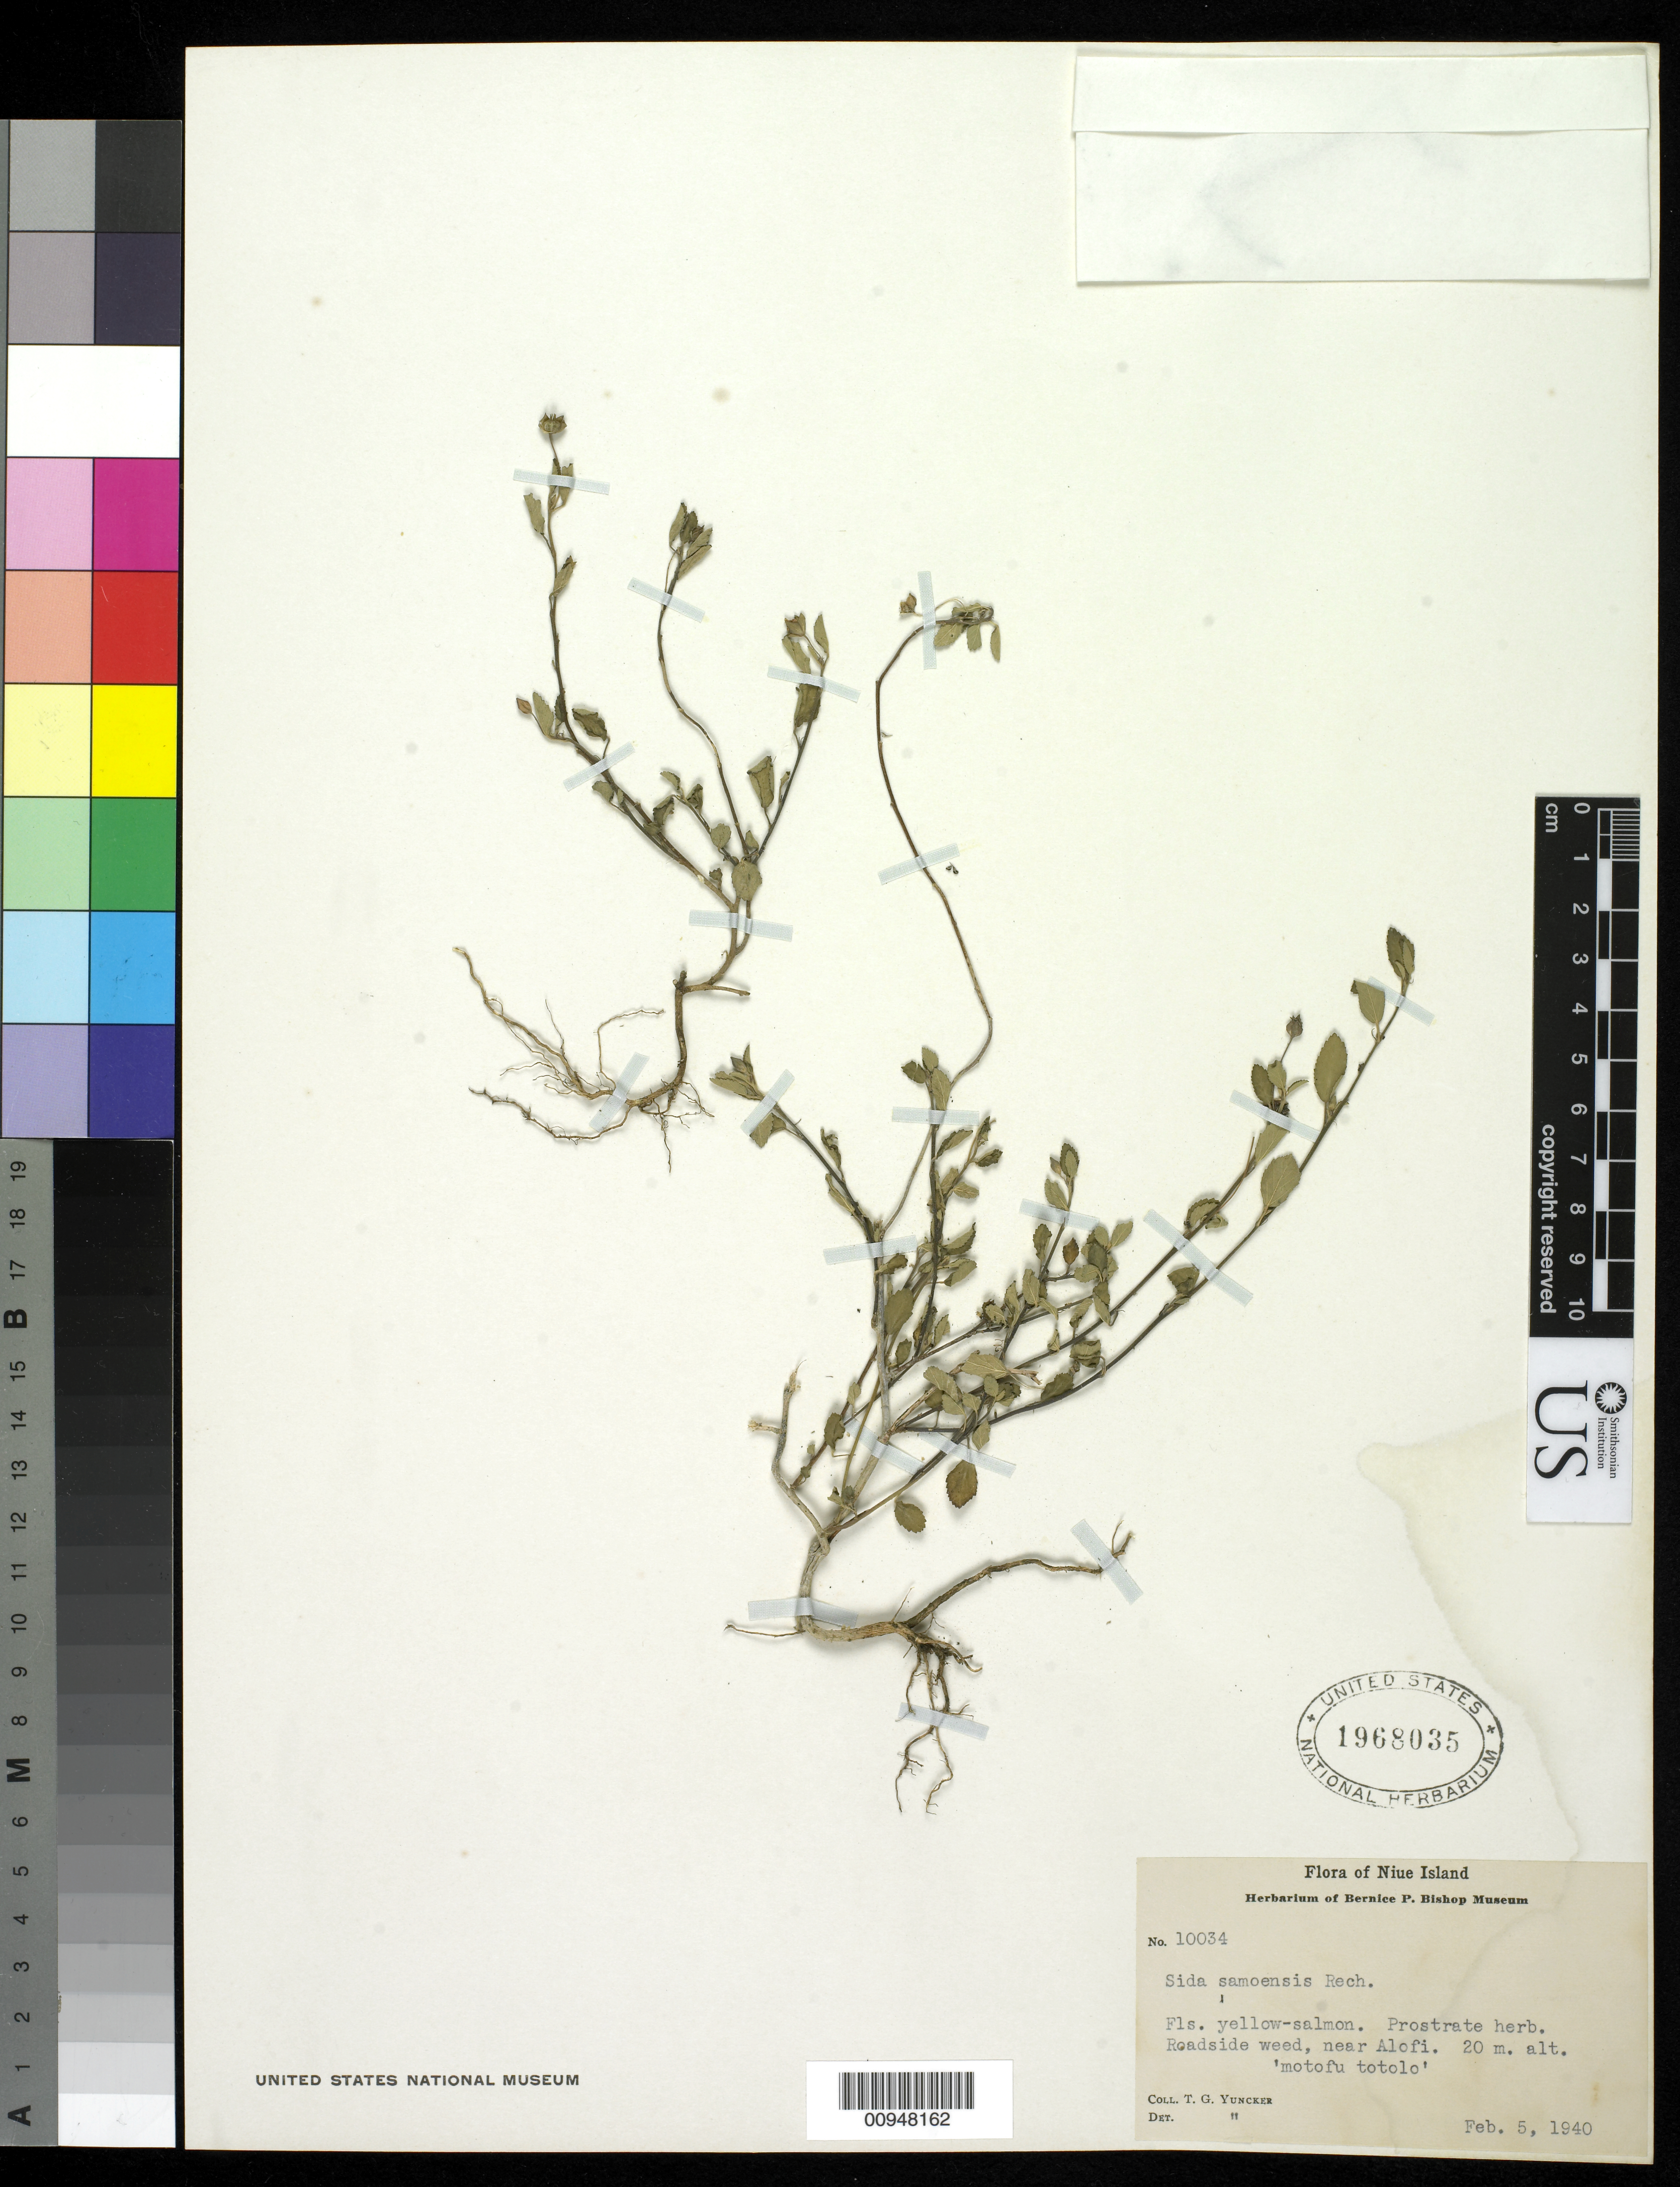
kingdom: Plantae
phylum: Tracheophyta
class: Magnoliopsida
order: Malvales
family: Malvaceae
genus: Sida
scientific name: Sida samoensis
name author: Rech.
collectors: T. G. Yuncker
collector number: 10034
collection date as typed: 05 Feb 1940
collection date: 1940-02-05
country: Niue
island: Niue I.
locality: Roadside weed, near Alofi.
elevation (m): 20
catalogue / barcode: US 1968035